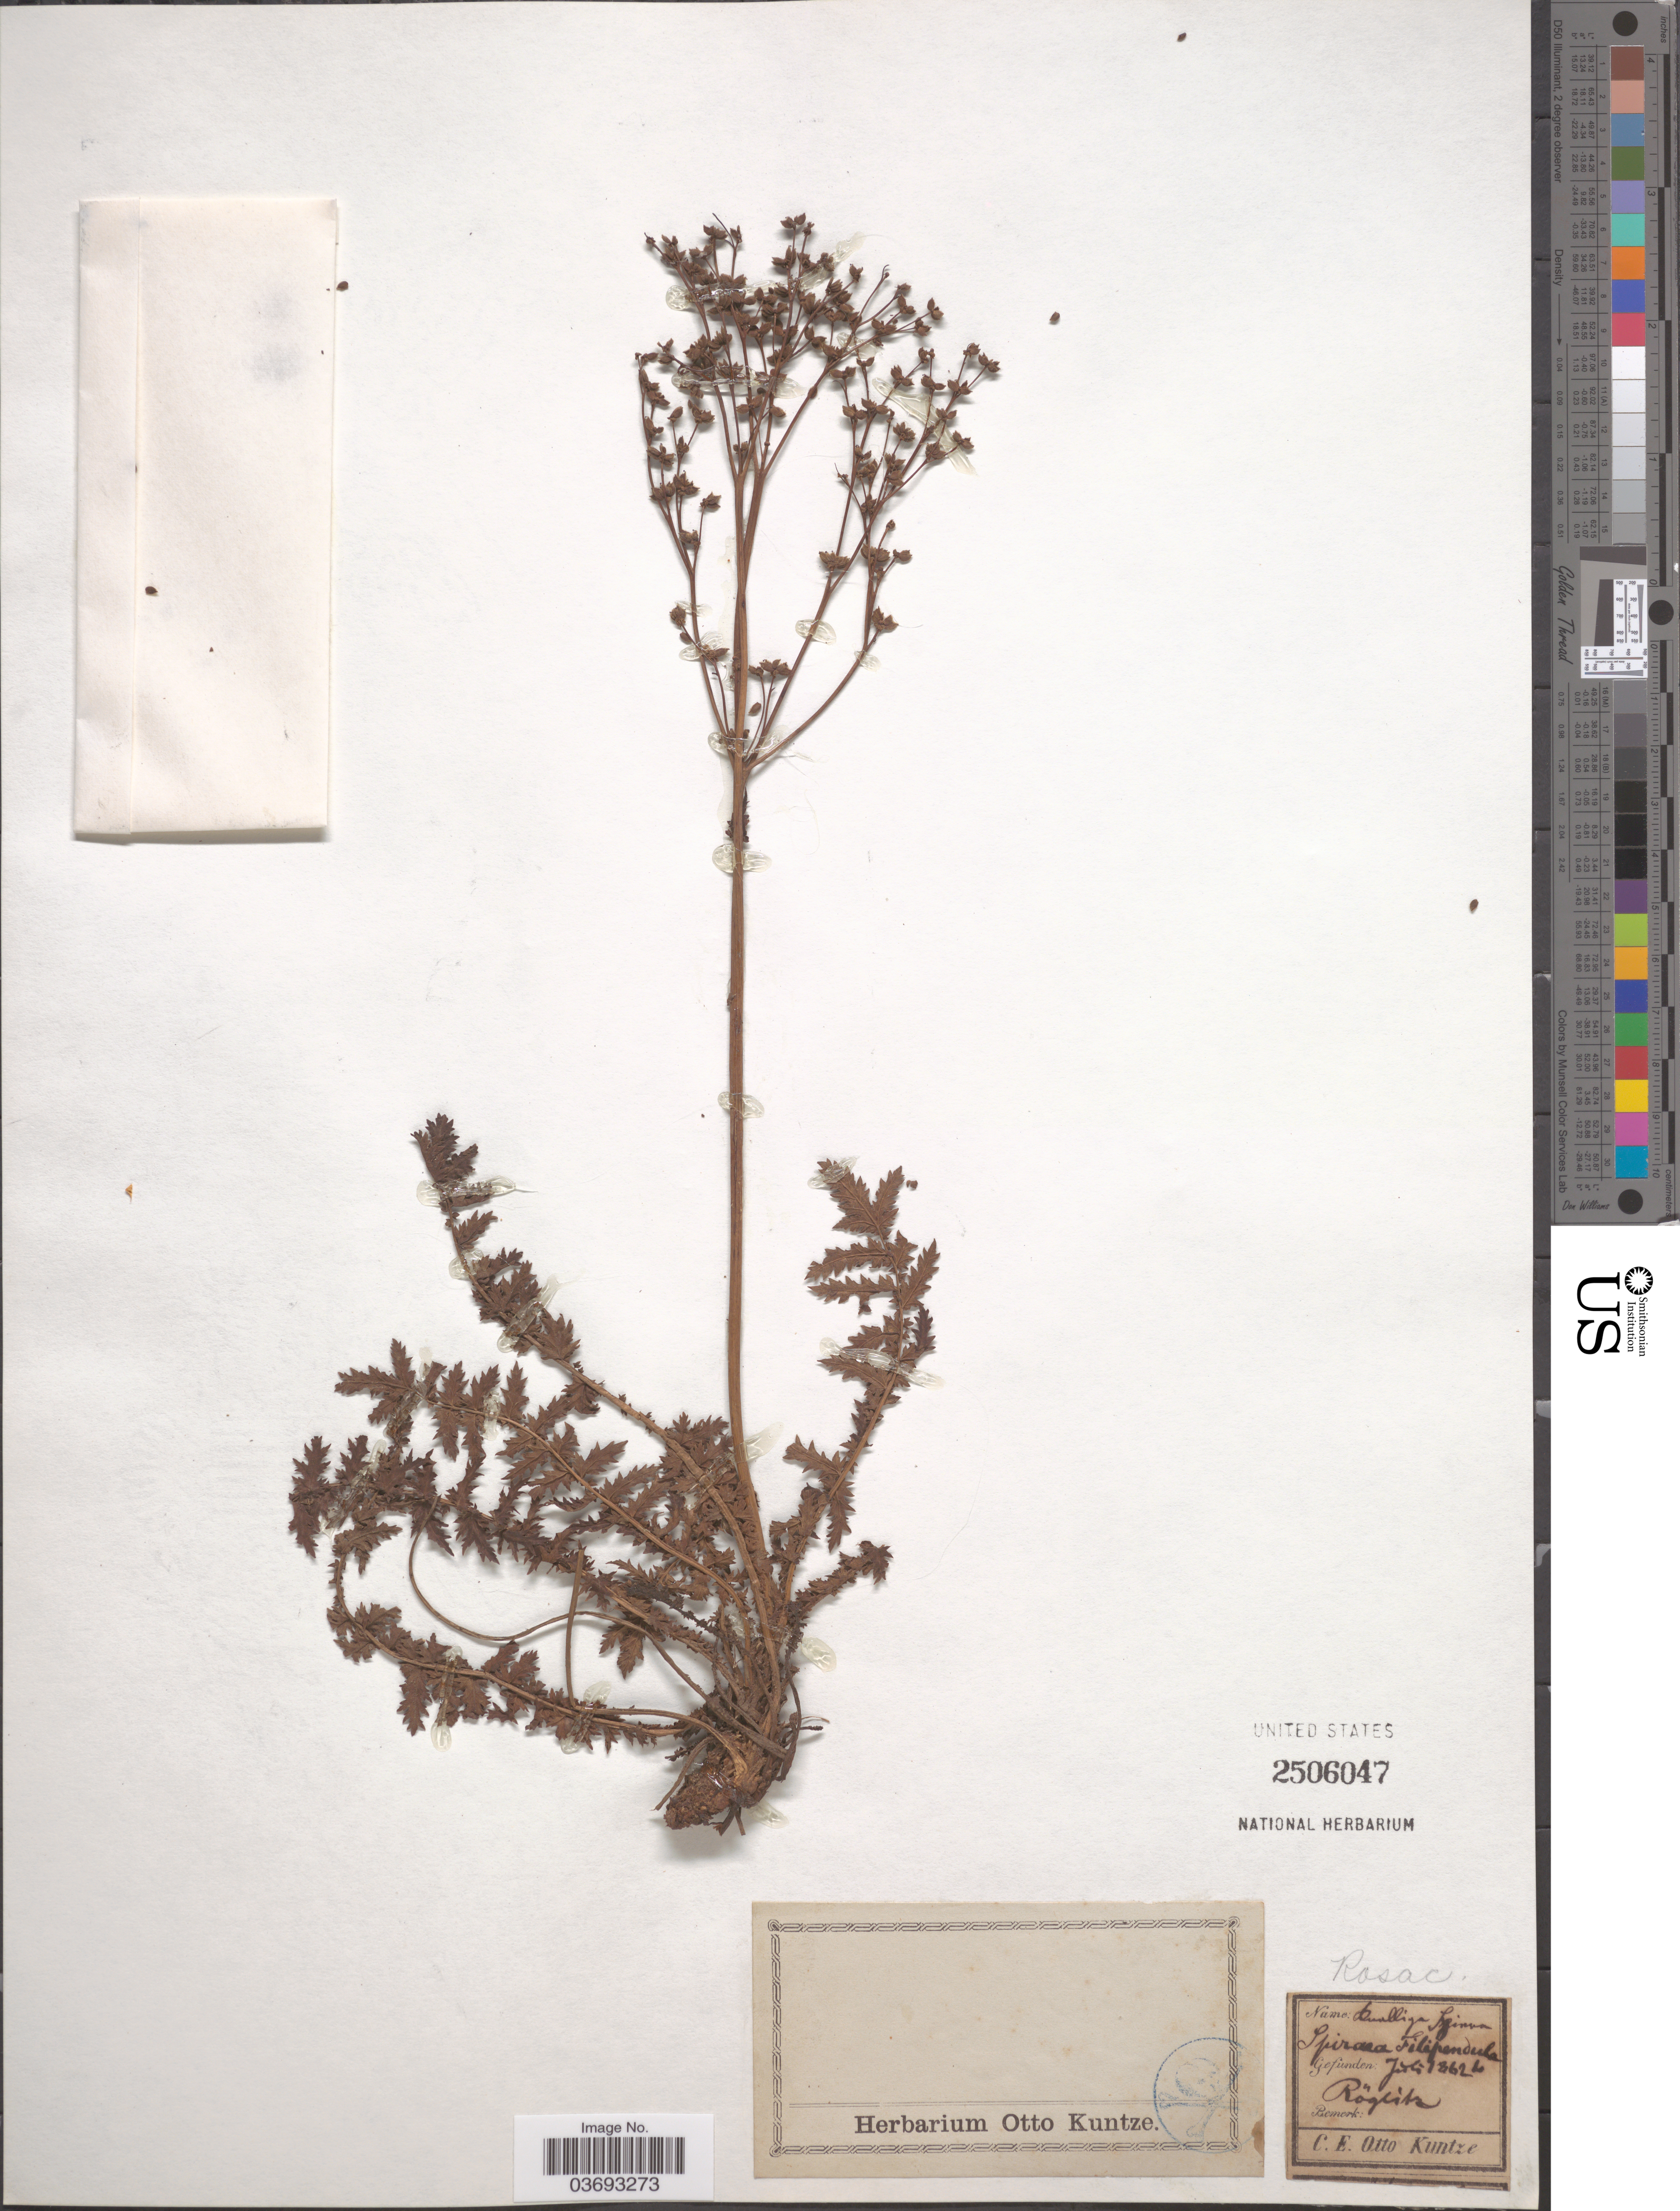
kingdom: Plantae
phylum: Tracheophyta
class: Magnoliopsida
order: Rosales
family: Rosaceae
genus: Spiraea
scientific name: Spiraea filipendula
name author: L.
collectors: C.E.O. Kuntze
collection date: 1862-07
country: Germany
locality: Röglitz.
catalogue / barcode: US 2506047